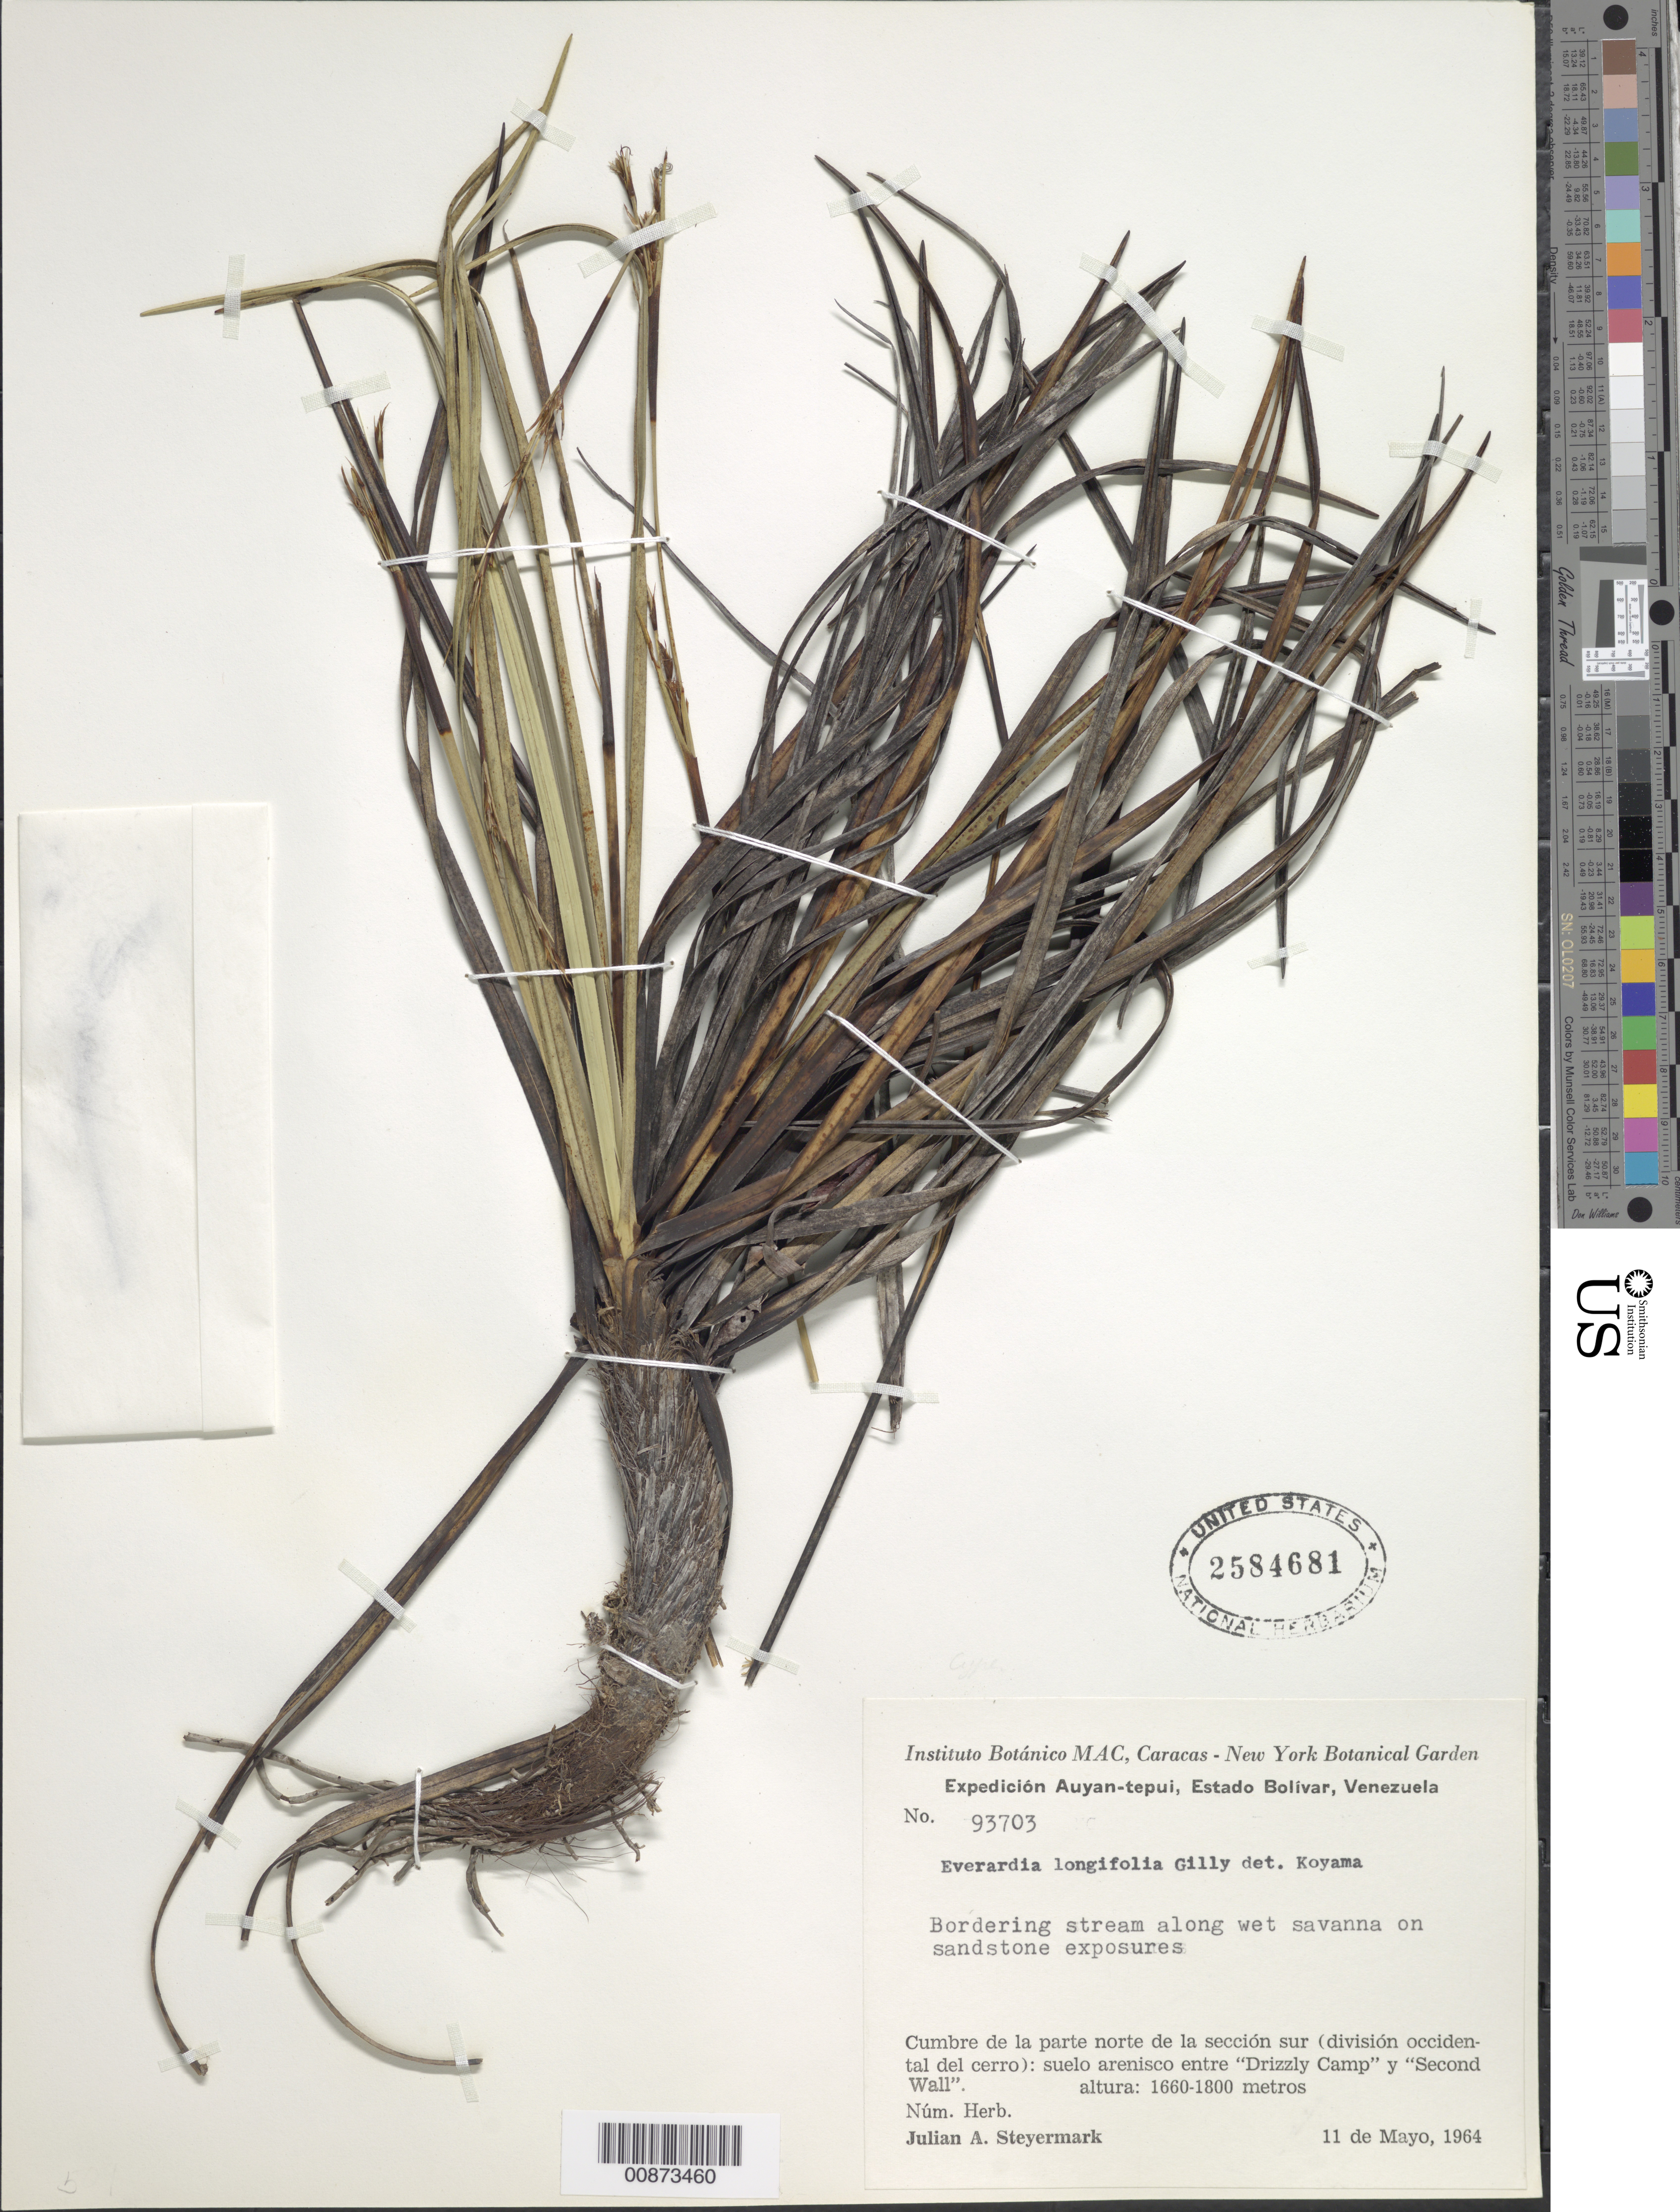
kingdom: Plantae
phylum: Tracheophyta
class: Liliopsida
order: Poales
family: Cyperaceae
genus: Cephalocarpus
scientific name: Cephalocarpus longifolius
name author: (Gilly) S.M. Costa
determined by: Strong, Mark T., (BOT), Smithsonian Institution - National Museum of Natural History (UNITED STATES)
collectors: J. Steyermark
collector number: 93703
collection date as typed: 11-May-64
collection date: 1964-05-11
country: Venezuela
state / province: Bolívar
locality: Auyan-tepuí, cumbre de la parte norte de la sección sur (div. occidental del cerro): entre "Drizzly Camp" y "Second Wall"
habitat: Bordering stream along wet meadow on sandstone exposures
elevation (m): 1660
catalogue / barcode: US 2584681